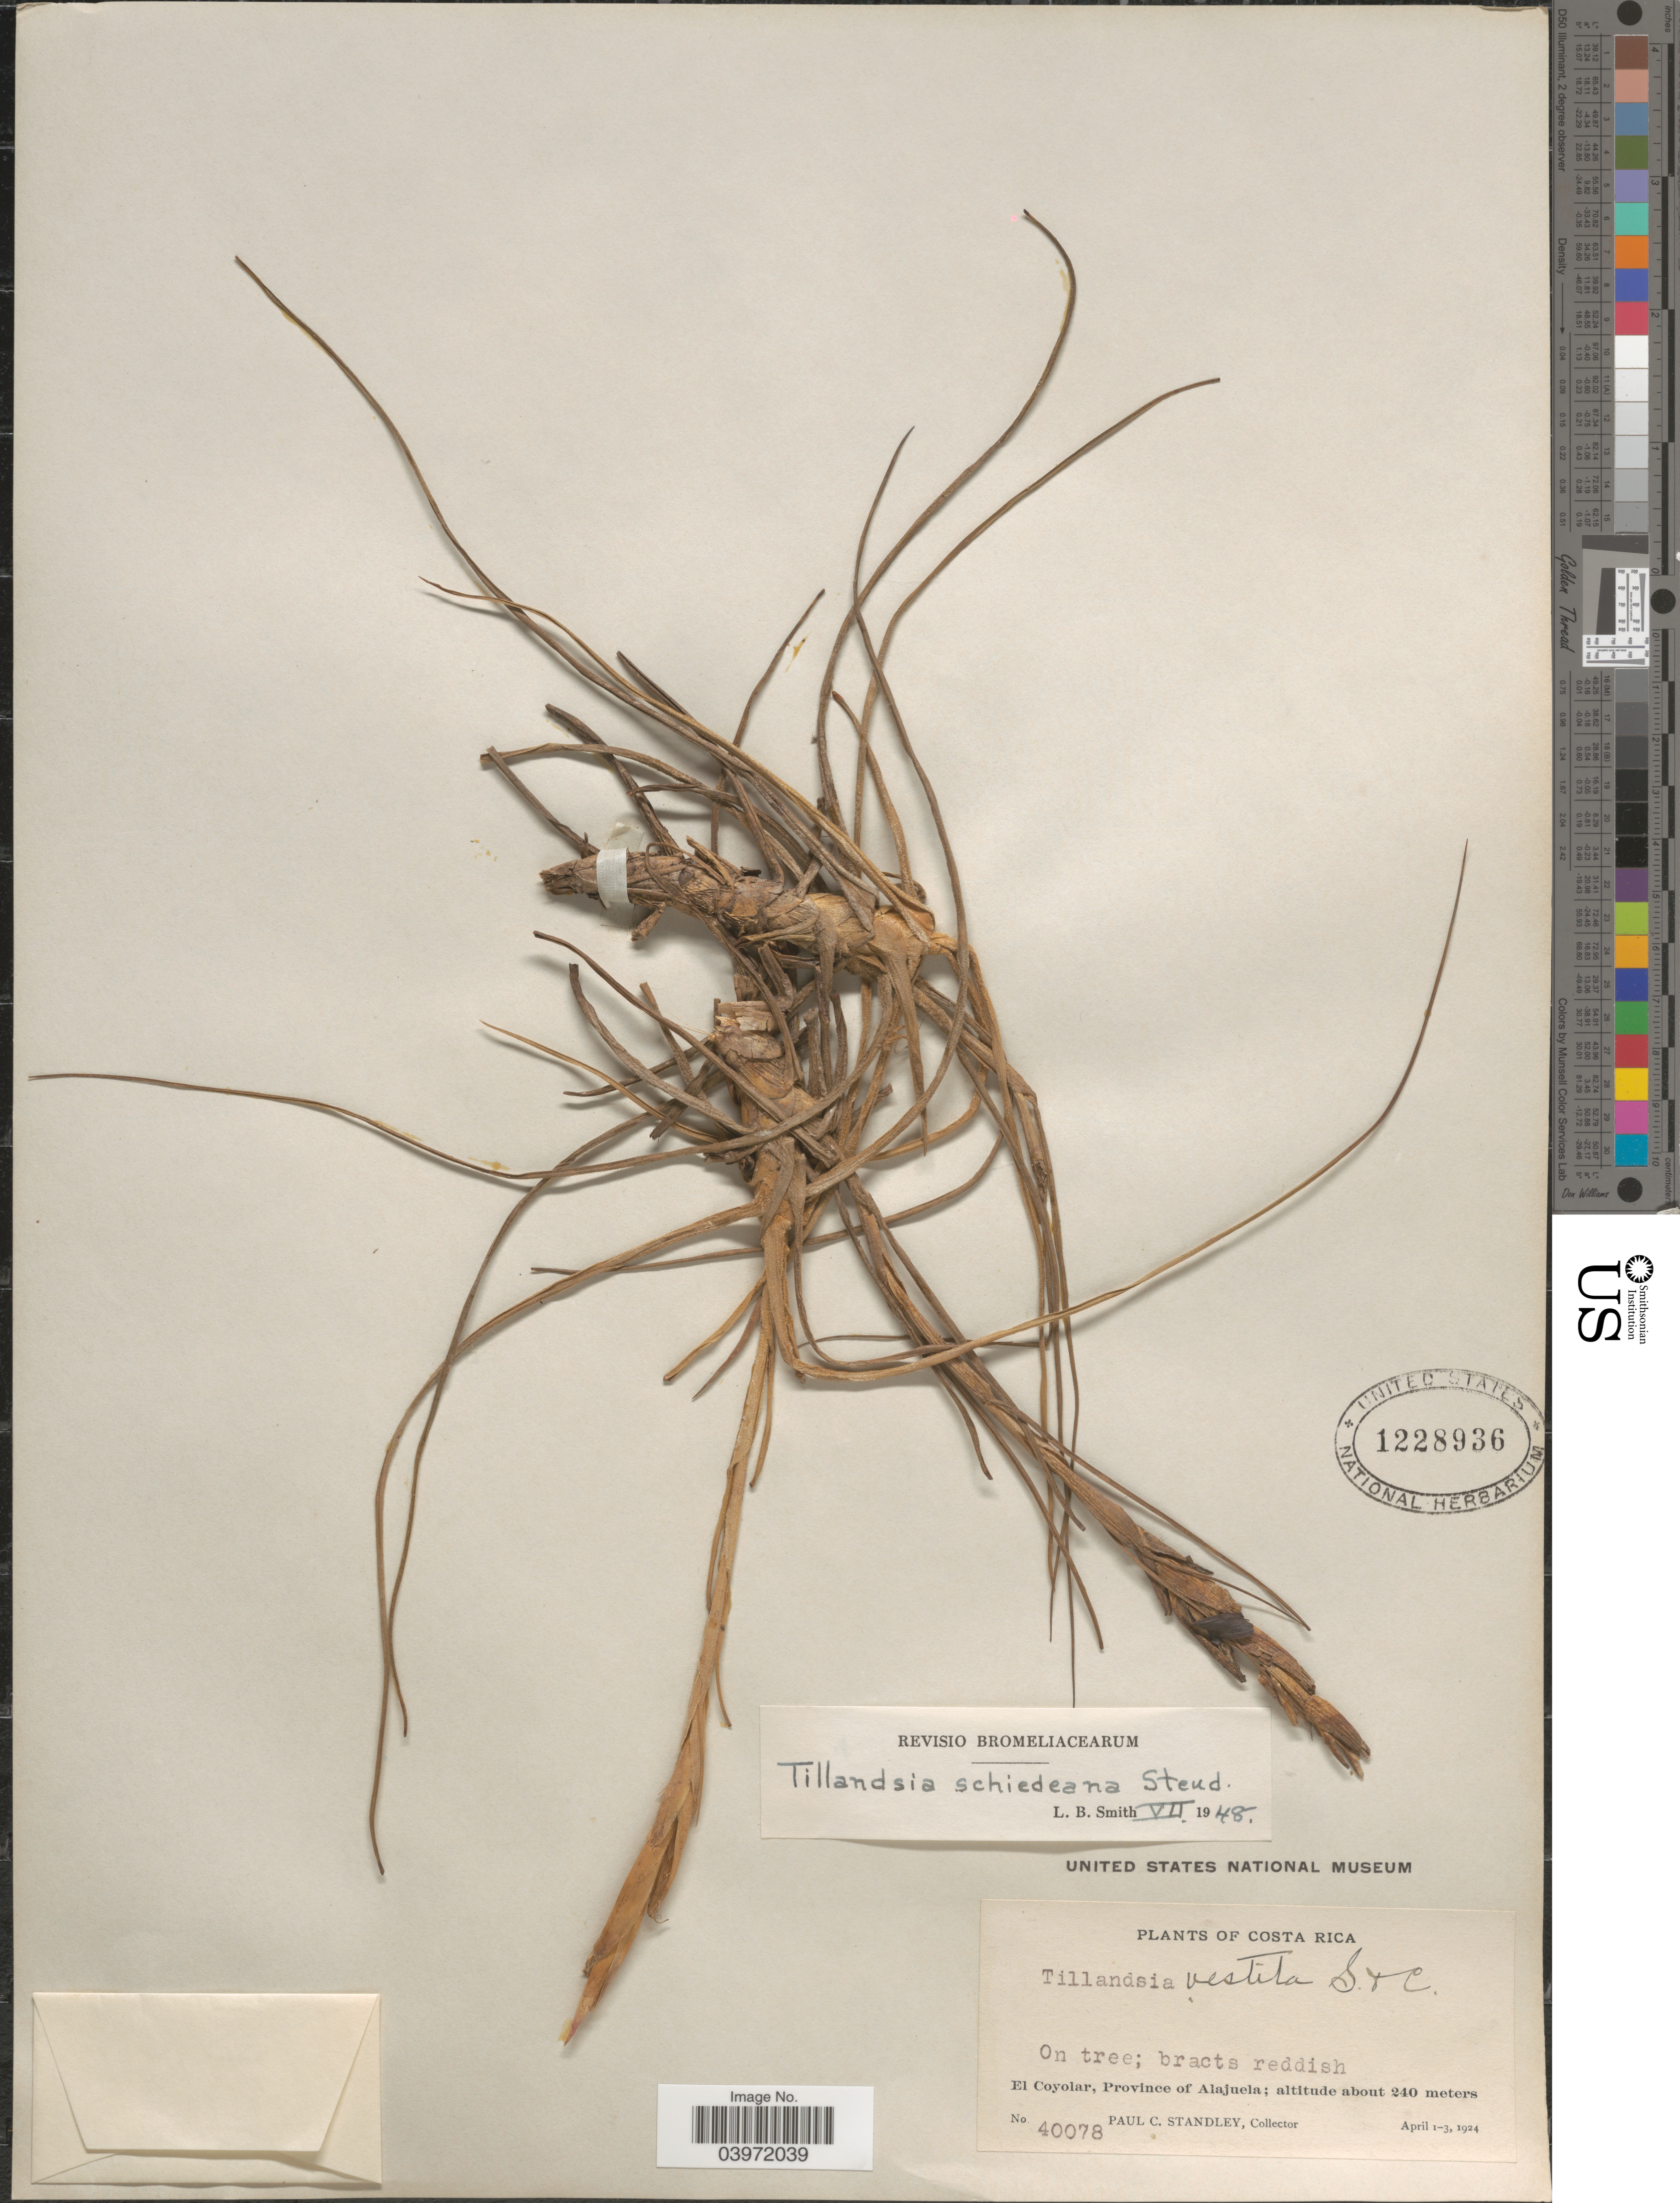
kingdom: Plantae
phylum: Tracheophyta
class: Liliopsida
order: Poales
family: Bromeliaceae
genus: Tillandsia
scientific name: Tillandsia schiedeana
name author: Steud.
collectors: P. C. Standley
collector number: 40078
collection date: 1924-04-01/1924-04-03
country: Costa Rica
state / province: Alajuela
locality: El Coyolar.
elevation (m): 240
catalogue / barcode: US 1228936